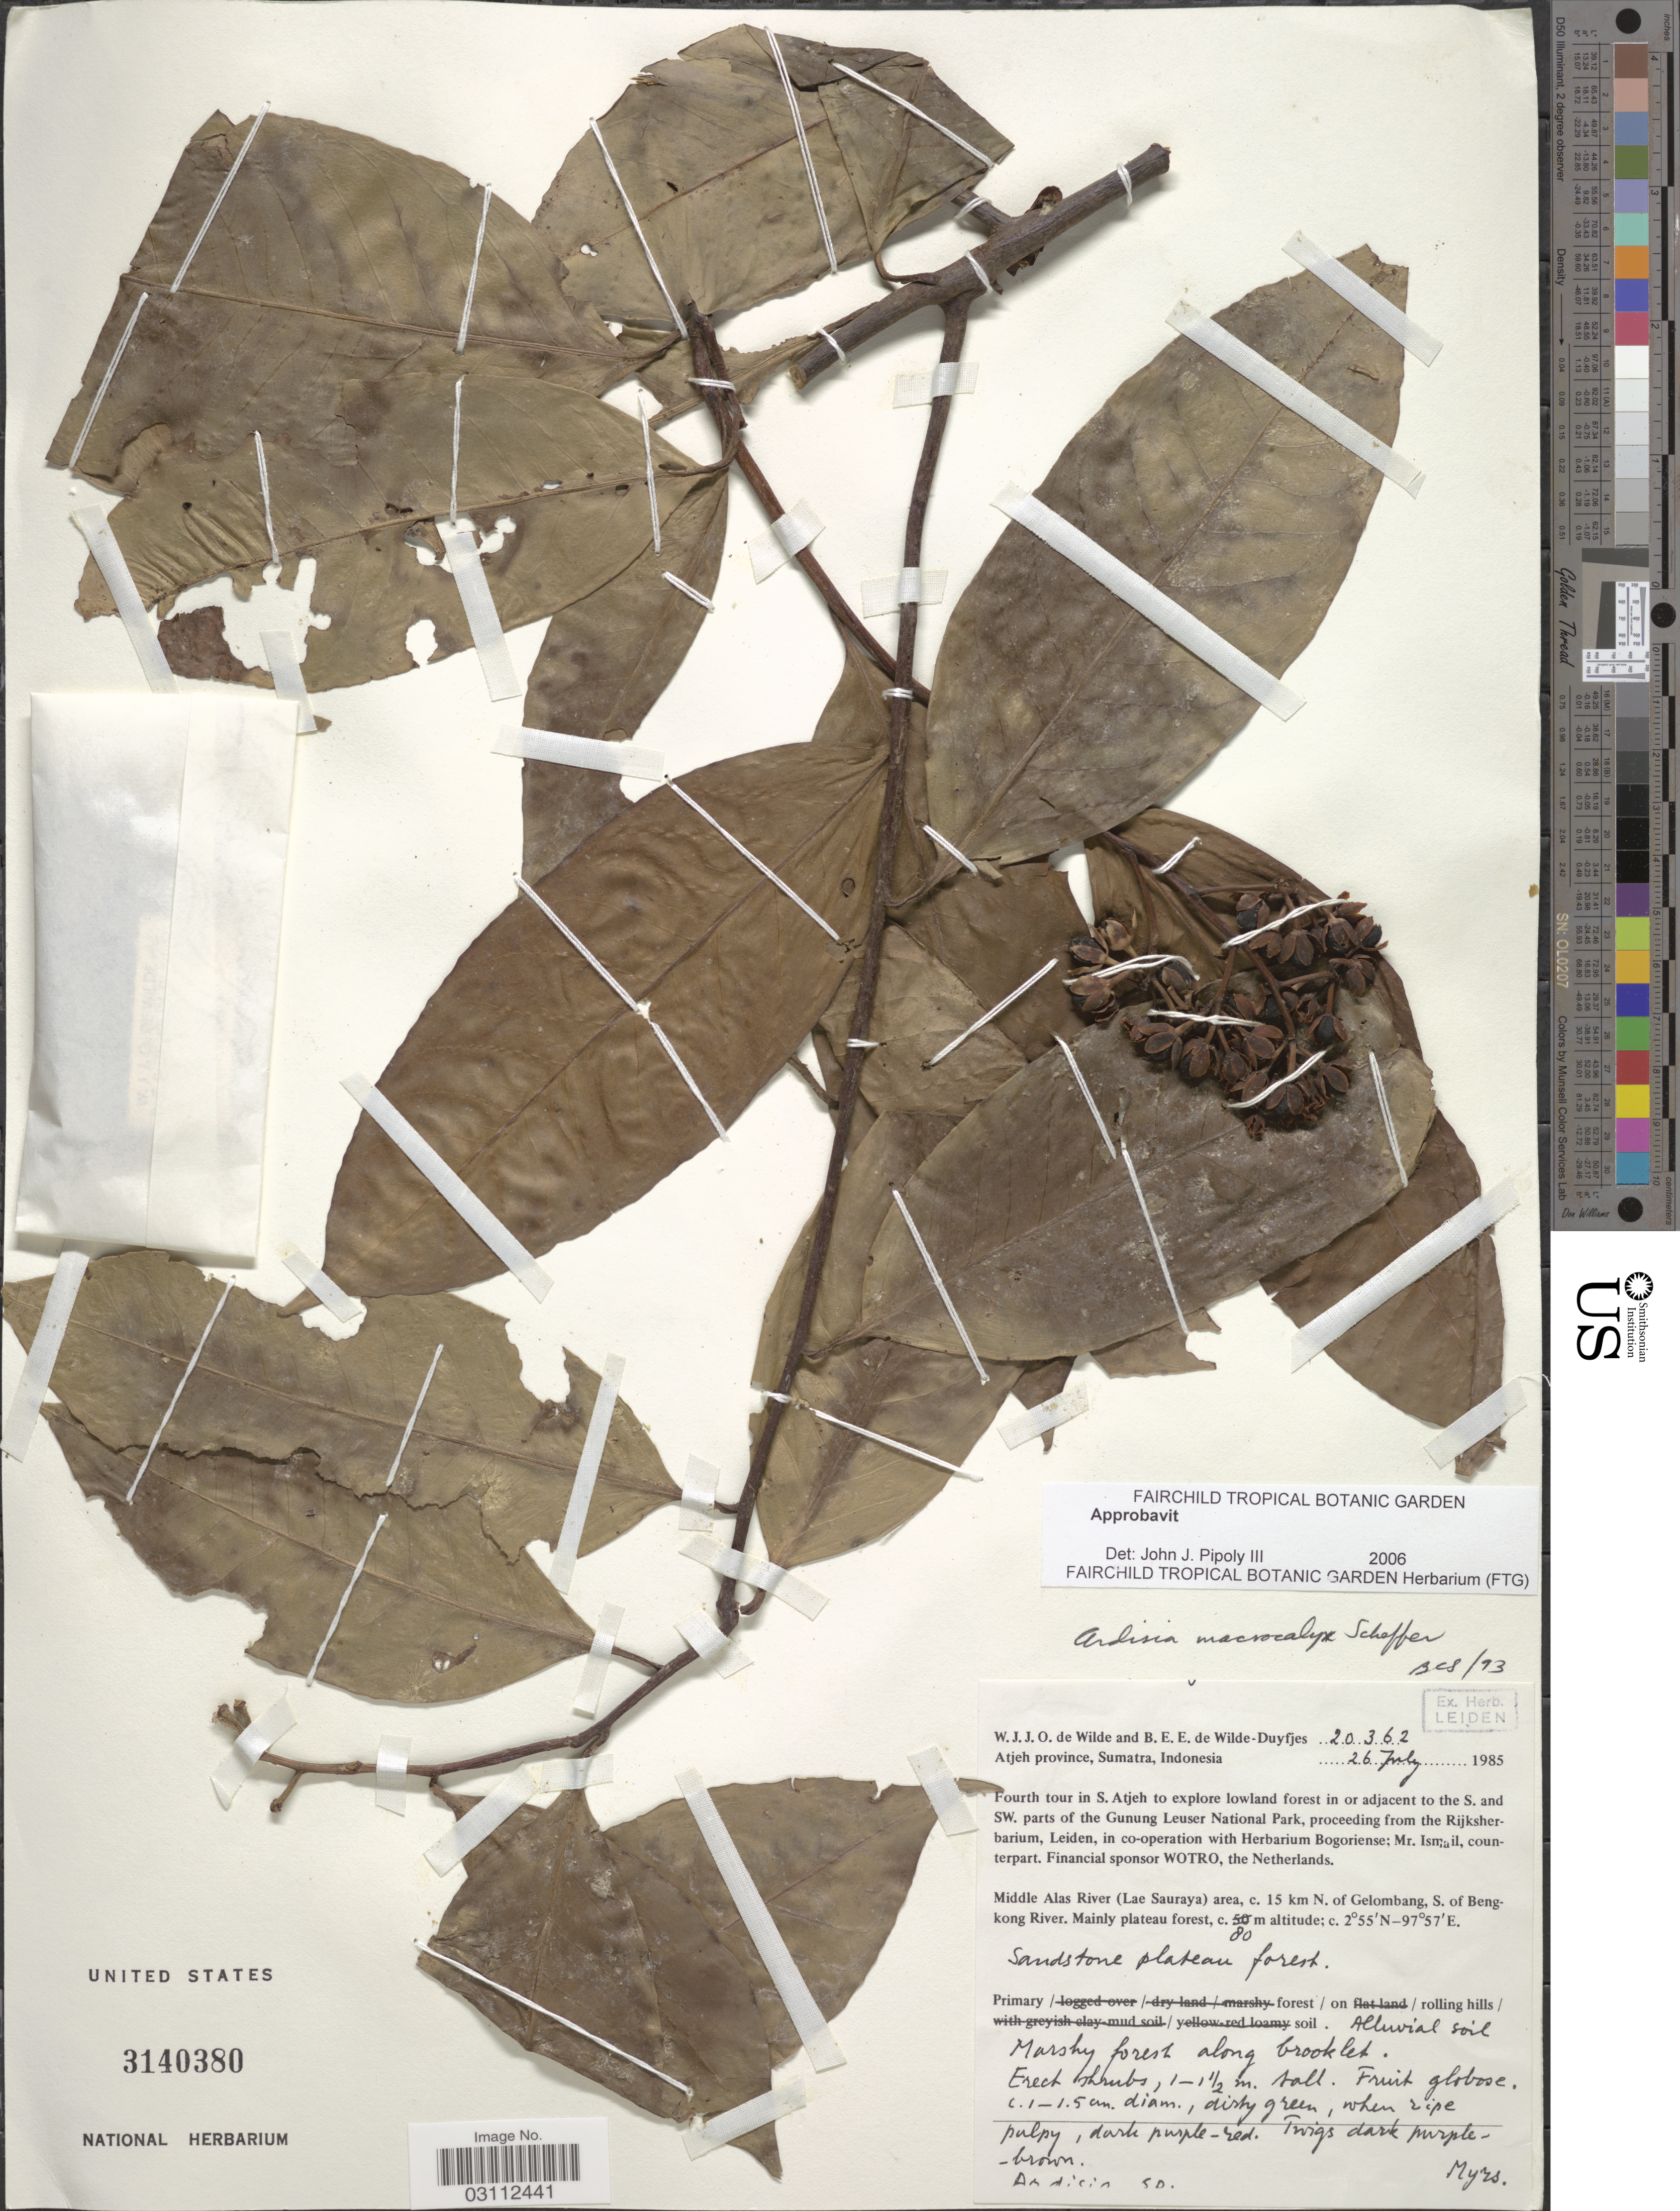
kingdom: Plantae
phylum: Tracheophyta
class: Magnoliopsida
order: Ericales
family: Primulaceae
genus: Ardisia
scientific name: Ardisia macrocalyx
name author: Scheff.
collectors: W. J. de Wilde & B. E. de Wilde-Duyfjes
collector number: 20362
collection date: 1985-07-26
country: Indonesia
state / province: Sumatra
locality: Atjeh province. Middle Alas River (Lae Sauraya) area, c. 15 km N. of Gelombang, S. of Bengkong River.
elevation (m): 80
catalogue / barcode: US 3140380